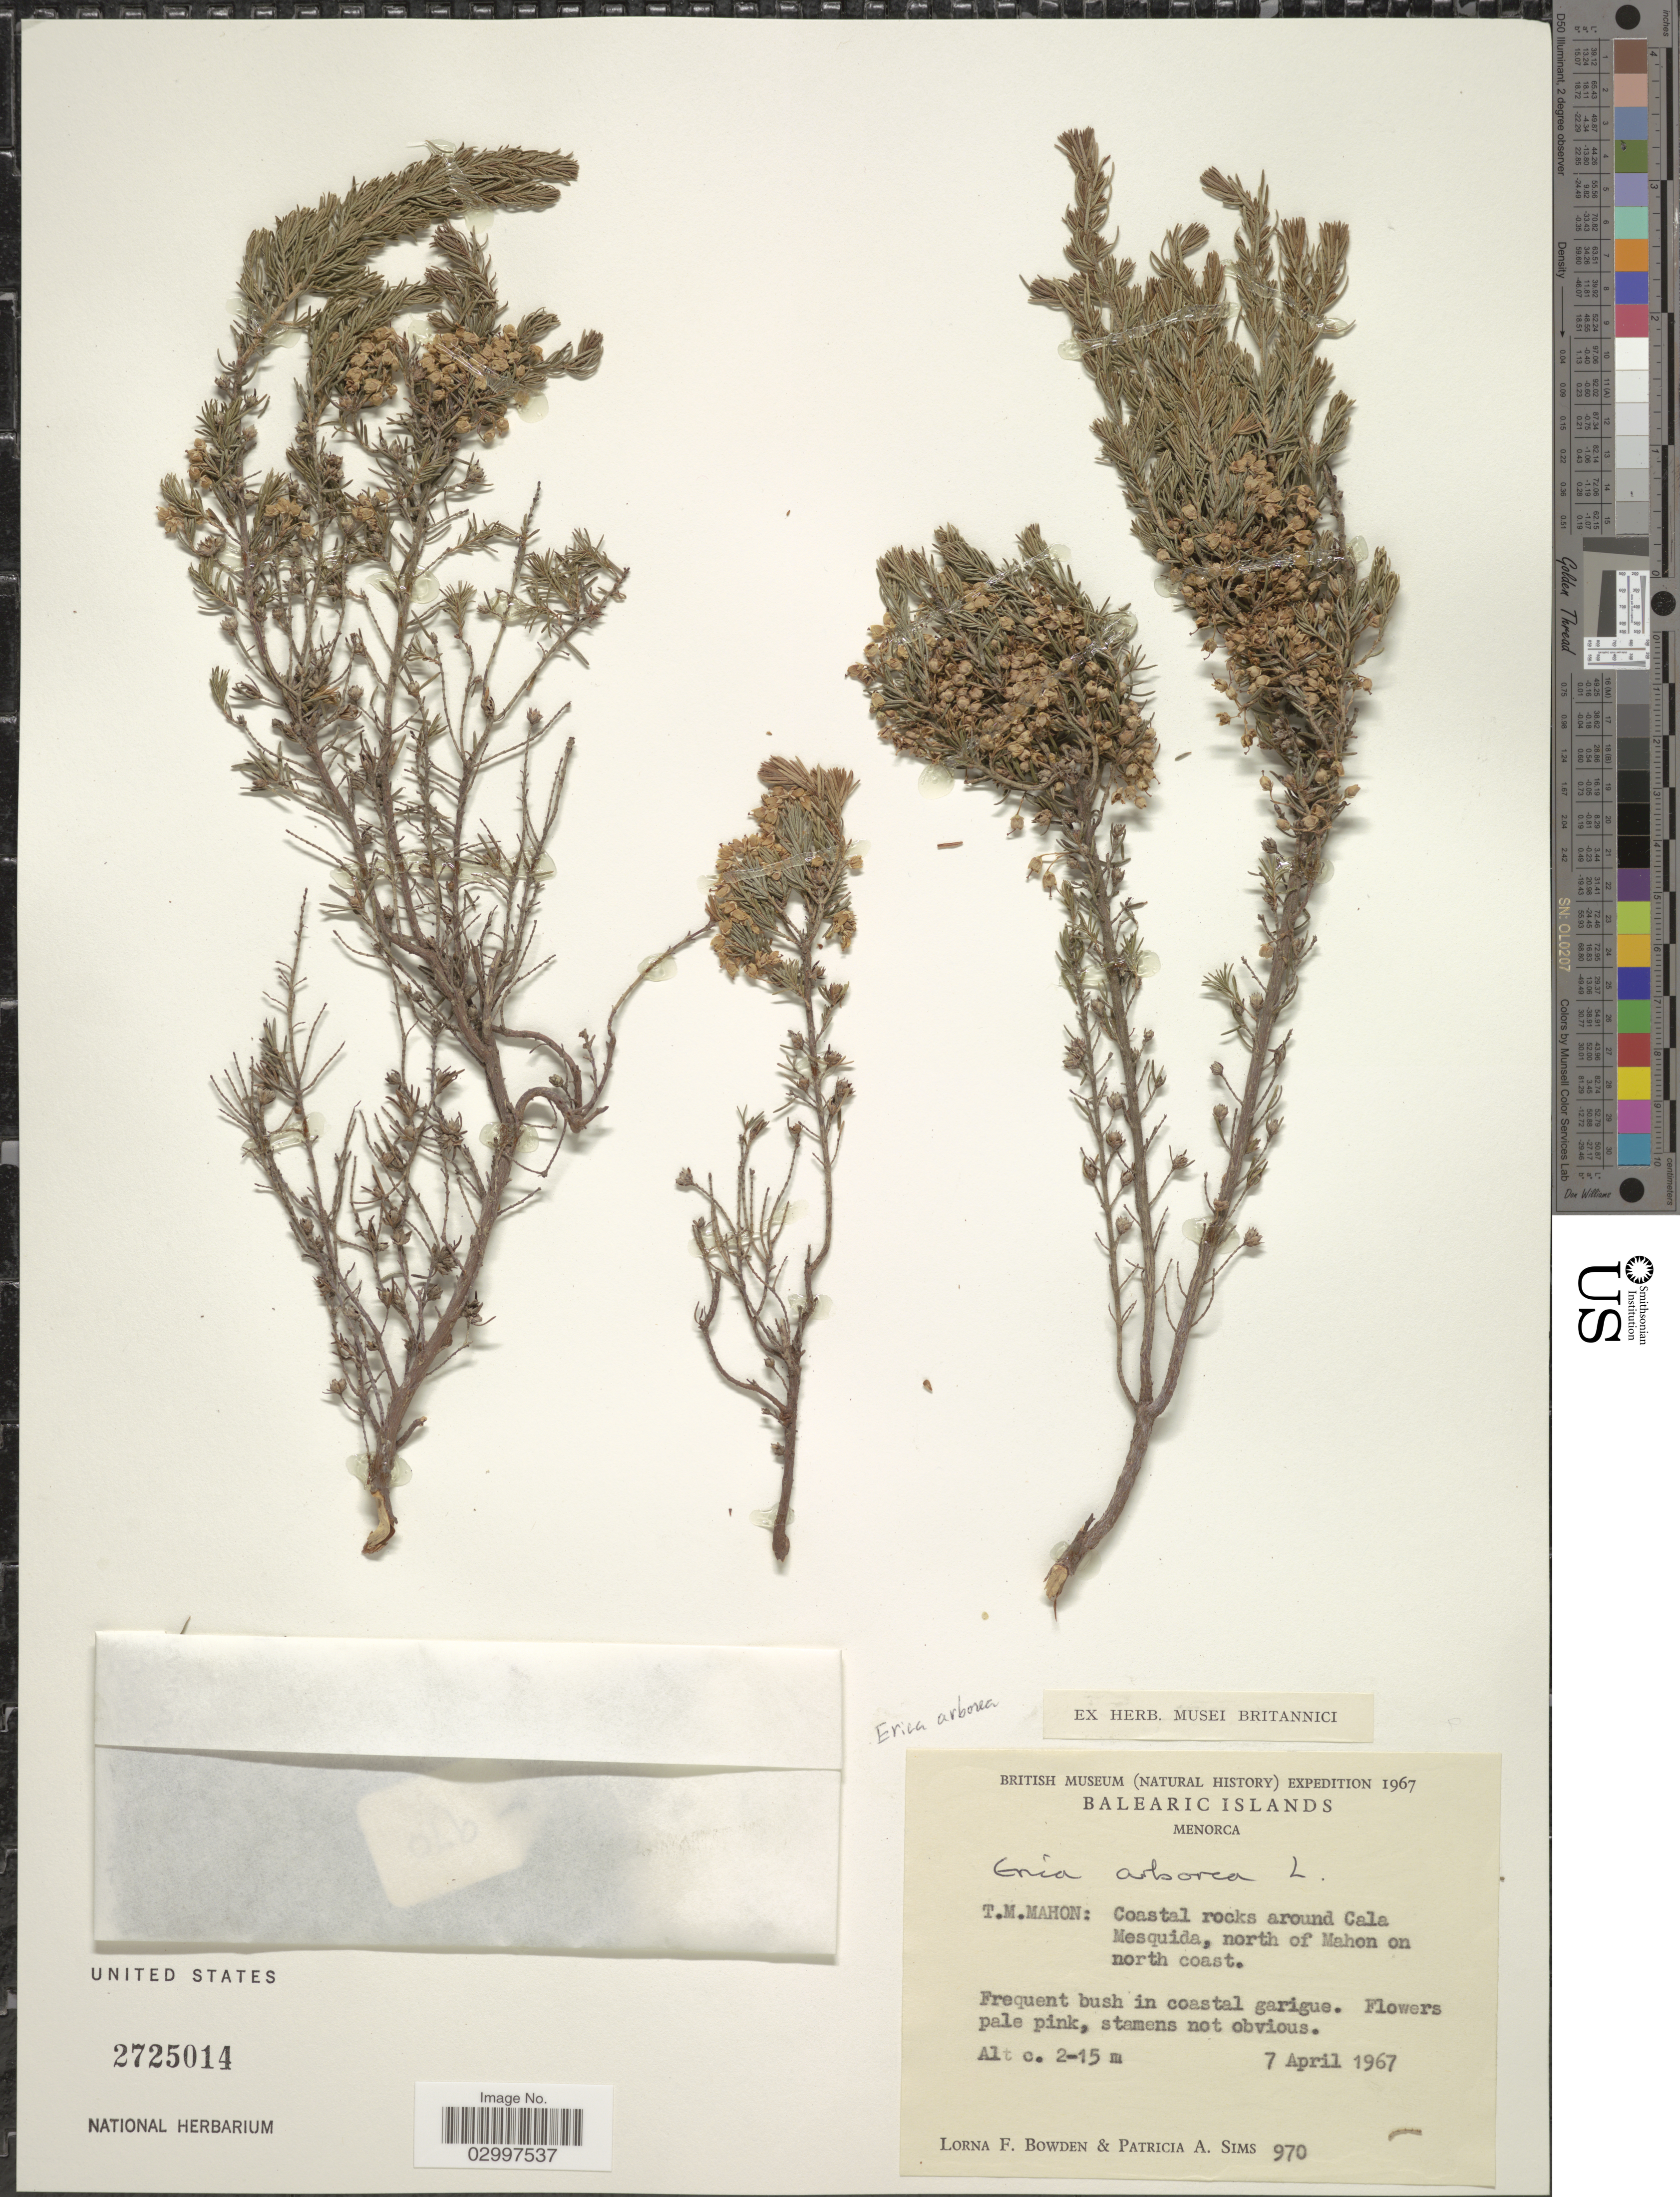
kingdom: Plantae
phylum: Tracheophyta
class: Magnoliopsida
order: Ericales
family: Ericaceae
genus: Erica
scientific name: Erica arborea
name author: L.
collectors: L. F. Bowden & P. A. Sims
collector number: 970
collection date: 1967-04-07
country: Spain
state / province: Islas Baleares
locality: Balearic Islands. Menorca. T.M.Mahon: Coastal rocks around Cala Mesquida, north of Mahon on north coast.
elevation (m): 2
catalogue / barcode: US 2725014